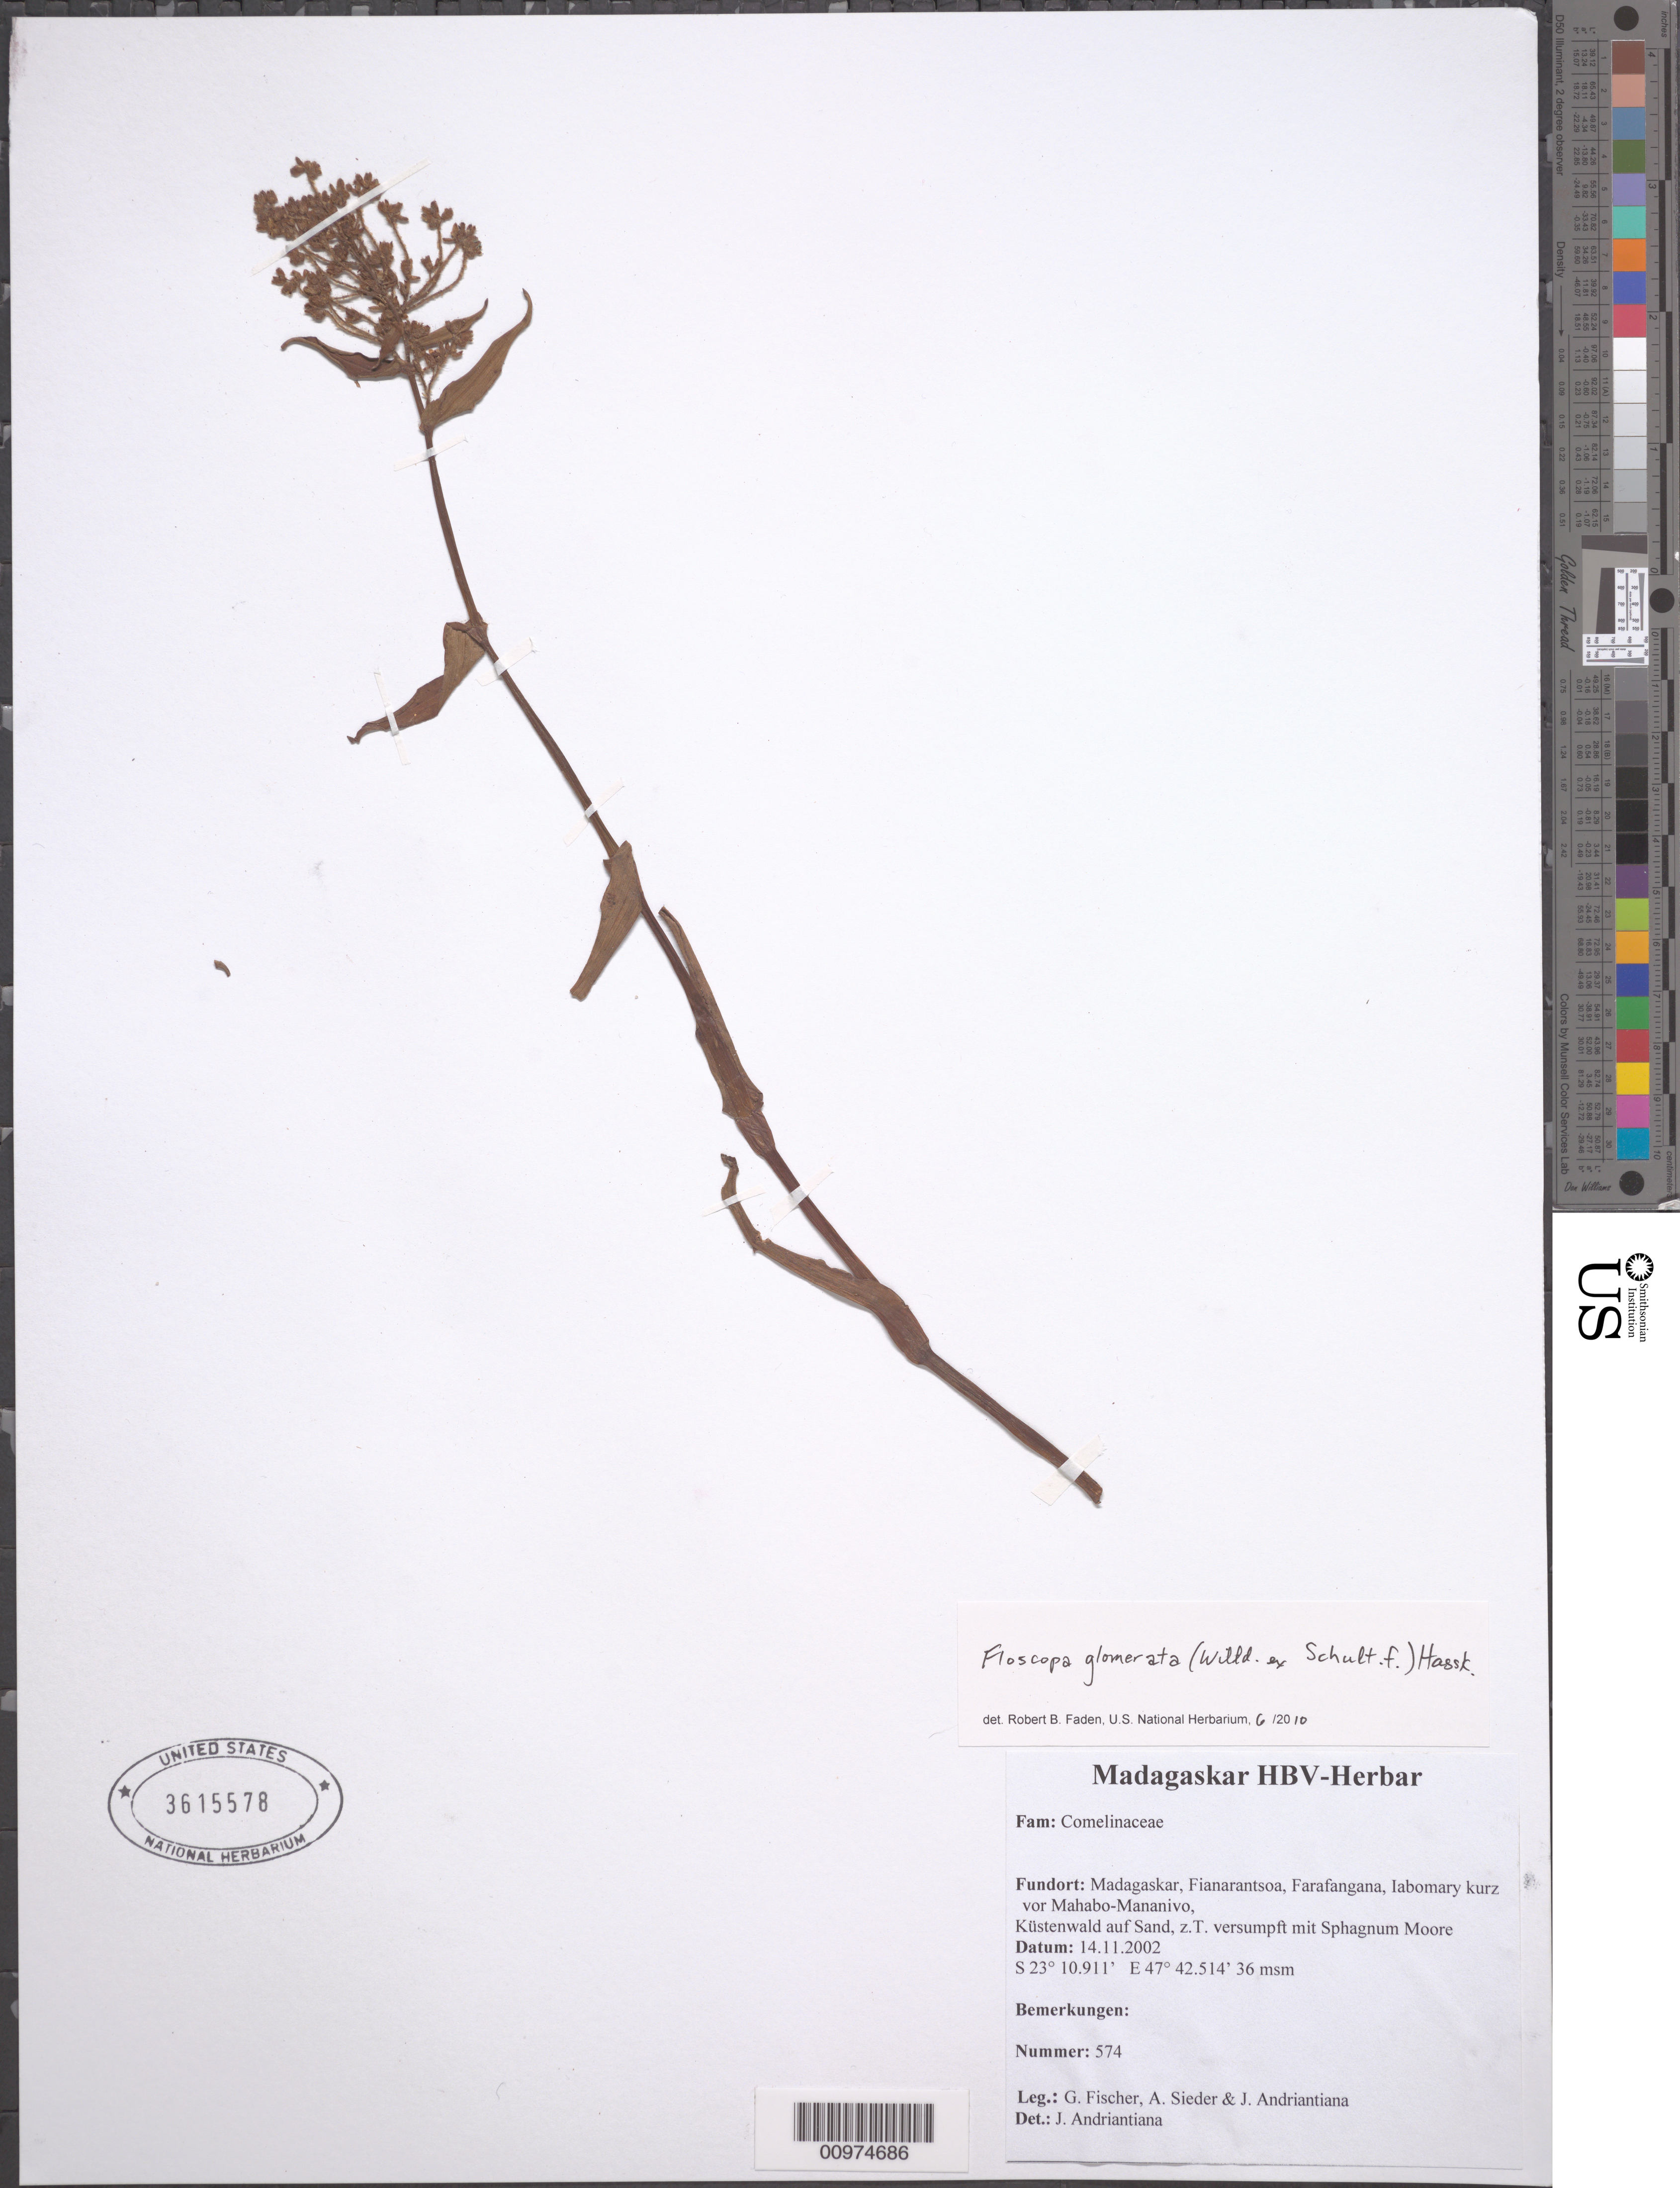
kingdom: Plantae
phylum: Tracheophyta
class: Liliopsida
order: Commelinales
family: Commelinaceae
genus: Floscopa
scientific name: Floscopa glomerata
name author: (Willd. ex Schult. & Schult. f.) Hassk.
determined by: Faden, Robert B., (US), Smithsonian Institution - National Museum of Natural History (UNITED STATES)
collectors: G. Fischer et al.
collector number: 574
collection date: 2002-11-14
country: Madagascar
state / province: Atsimo-Atsinanana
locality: Iabomary kurz vor Mahabo-Mananivo. Kustenwald auf Sand, z.T. versumpft mit Sphagnum Moore. Farafangana, Fianarantsoa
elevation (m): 36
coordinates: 23 10.911 s, 47 42.514 e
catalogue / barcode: US 3615578